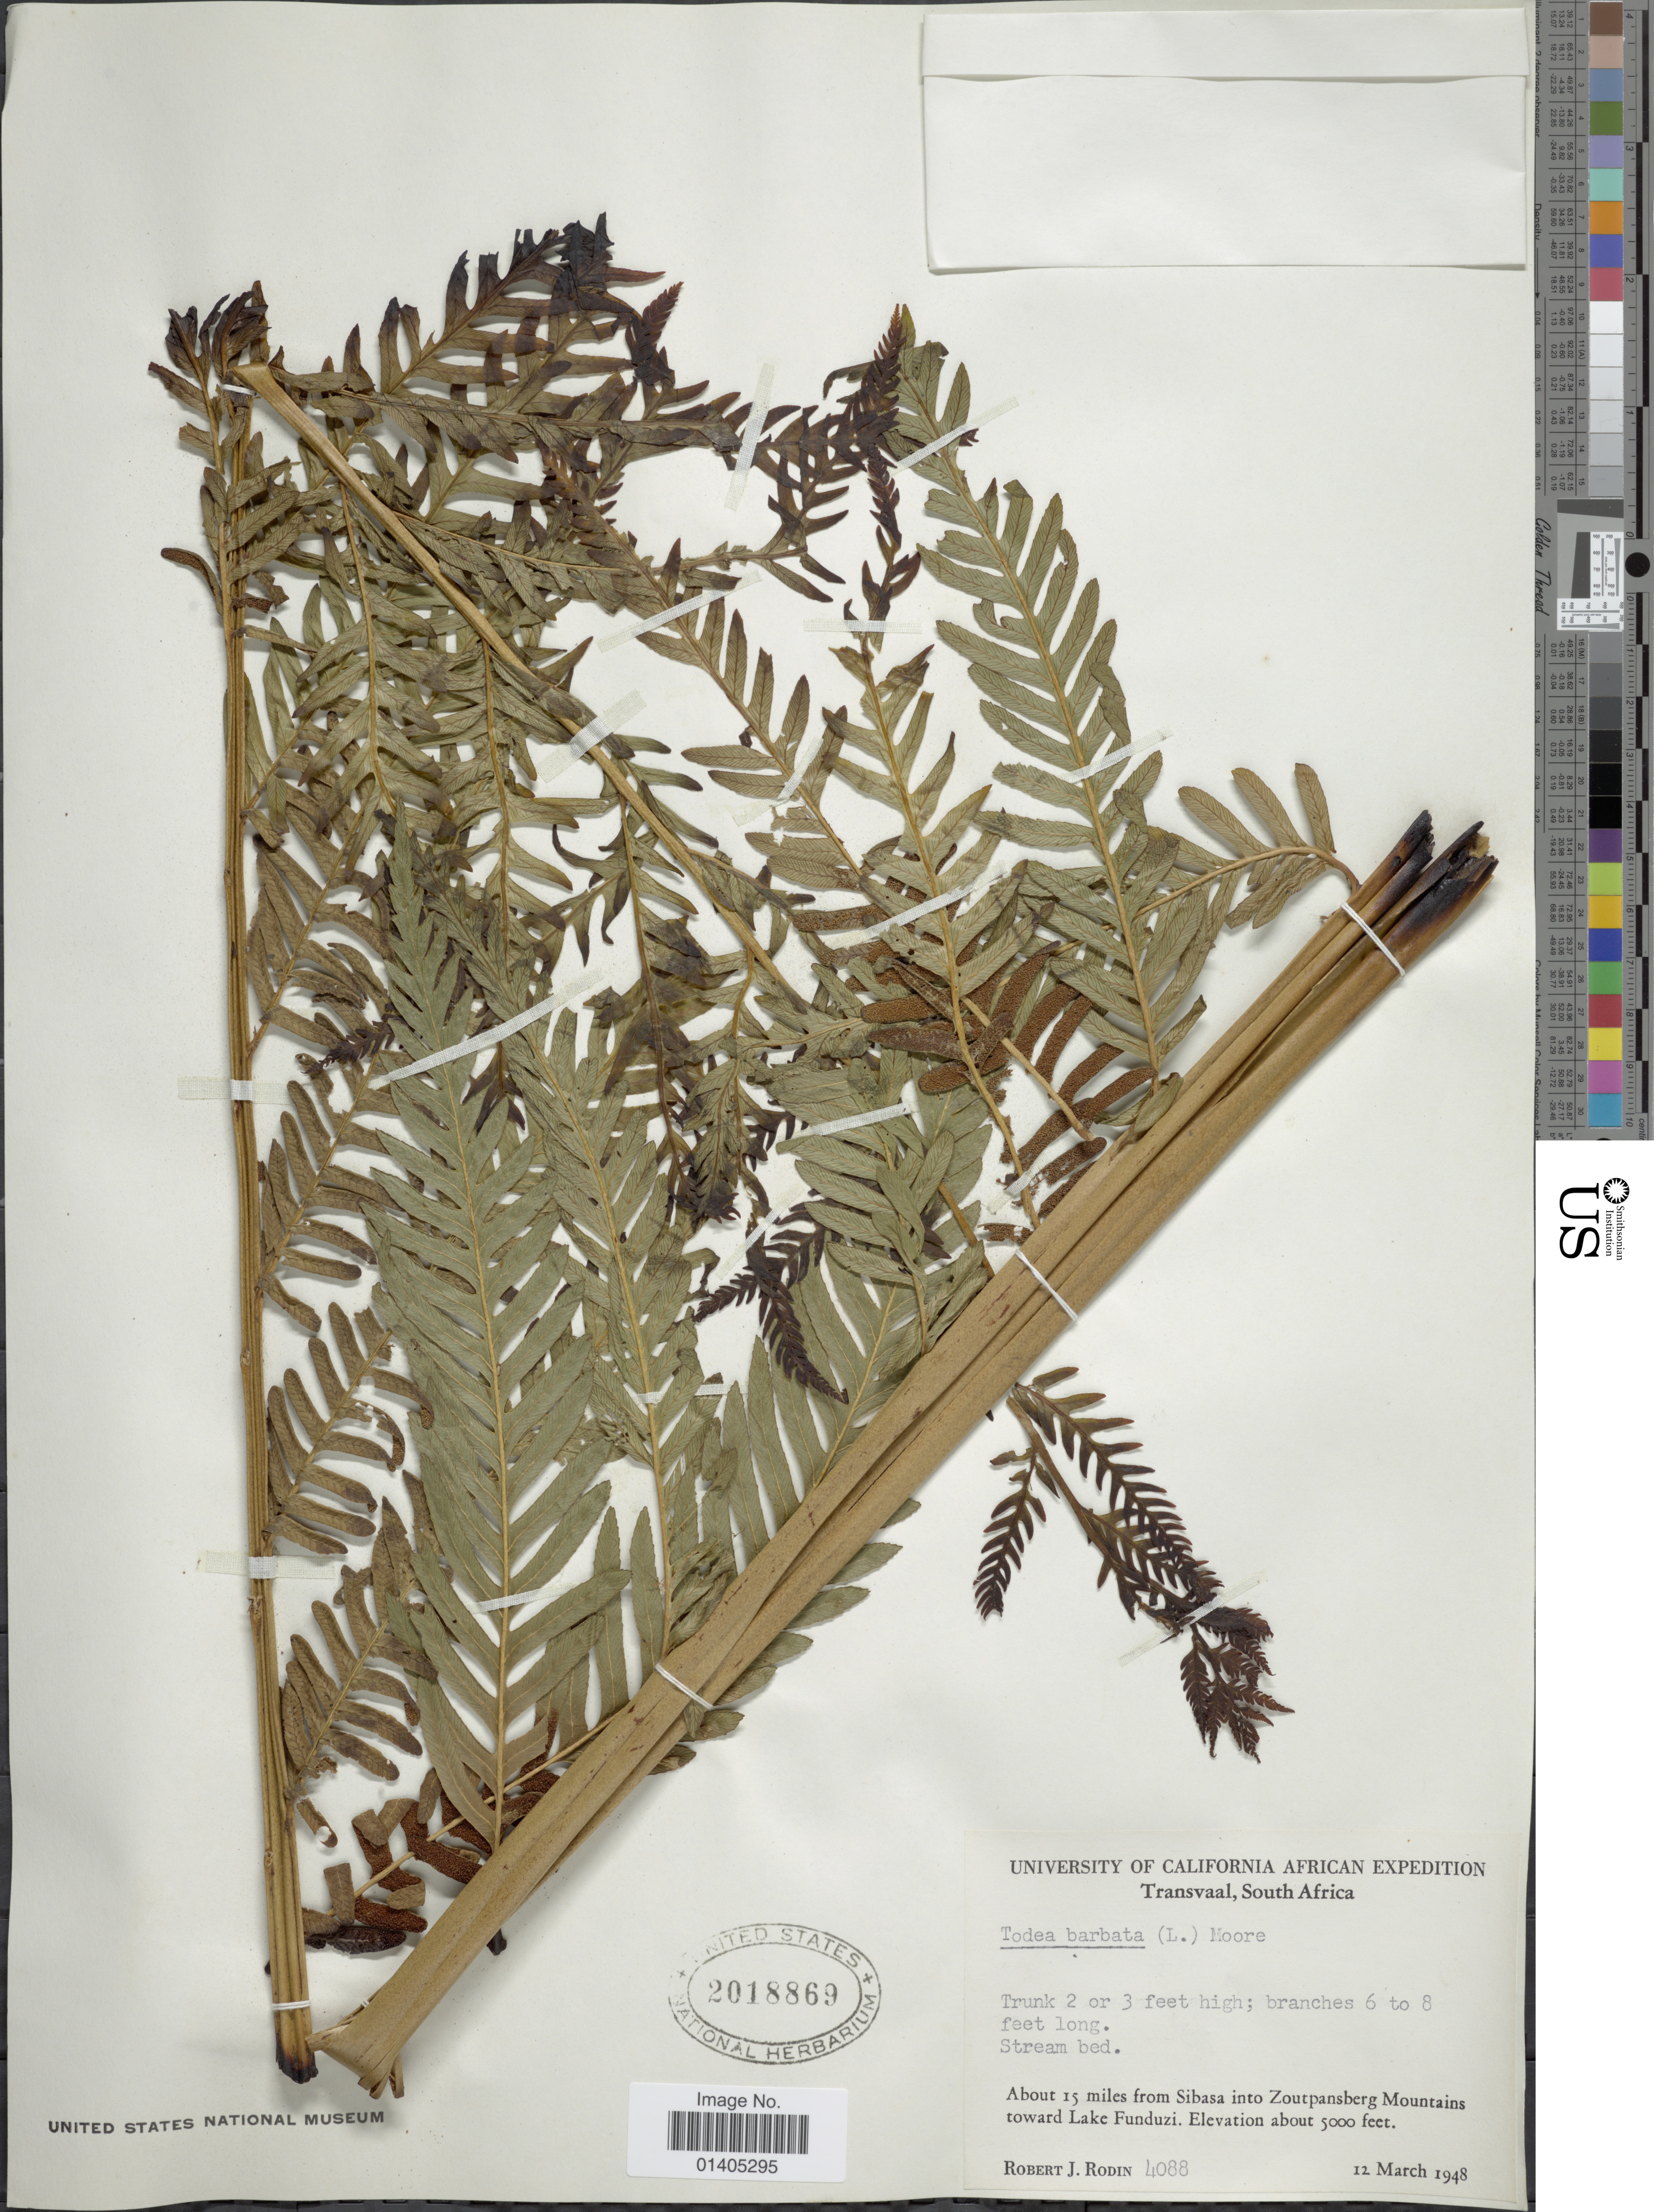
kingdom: Plantae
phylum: Tracheophyta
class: Polypodiopsida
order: Osmundales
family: Osmundaceae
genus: Todea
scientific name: Todea barbara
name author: T. Moore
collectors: R. J. Rodin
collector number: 4088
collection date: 1948-03-12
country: South Africa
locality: Transvaal, About 15 miles fromSibasa into Zoutpansberg Mountains toward Lake Funduzi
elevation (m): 1524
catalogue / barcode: US 2018869